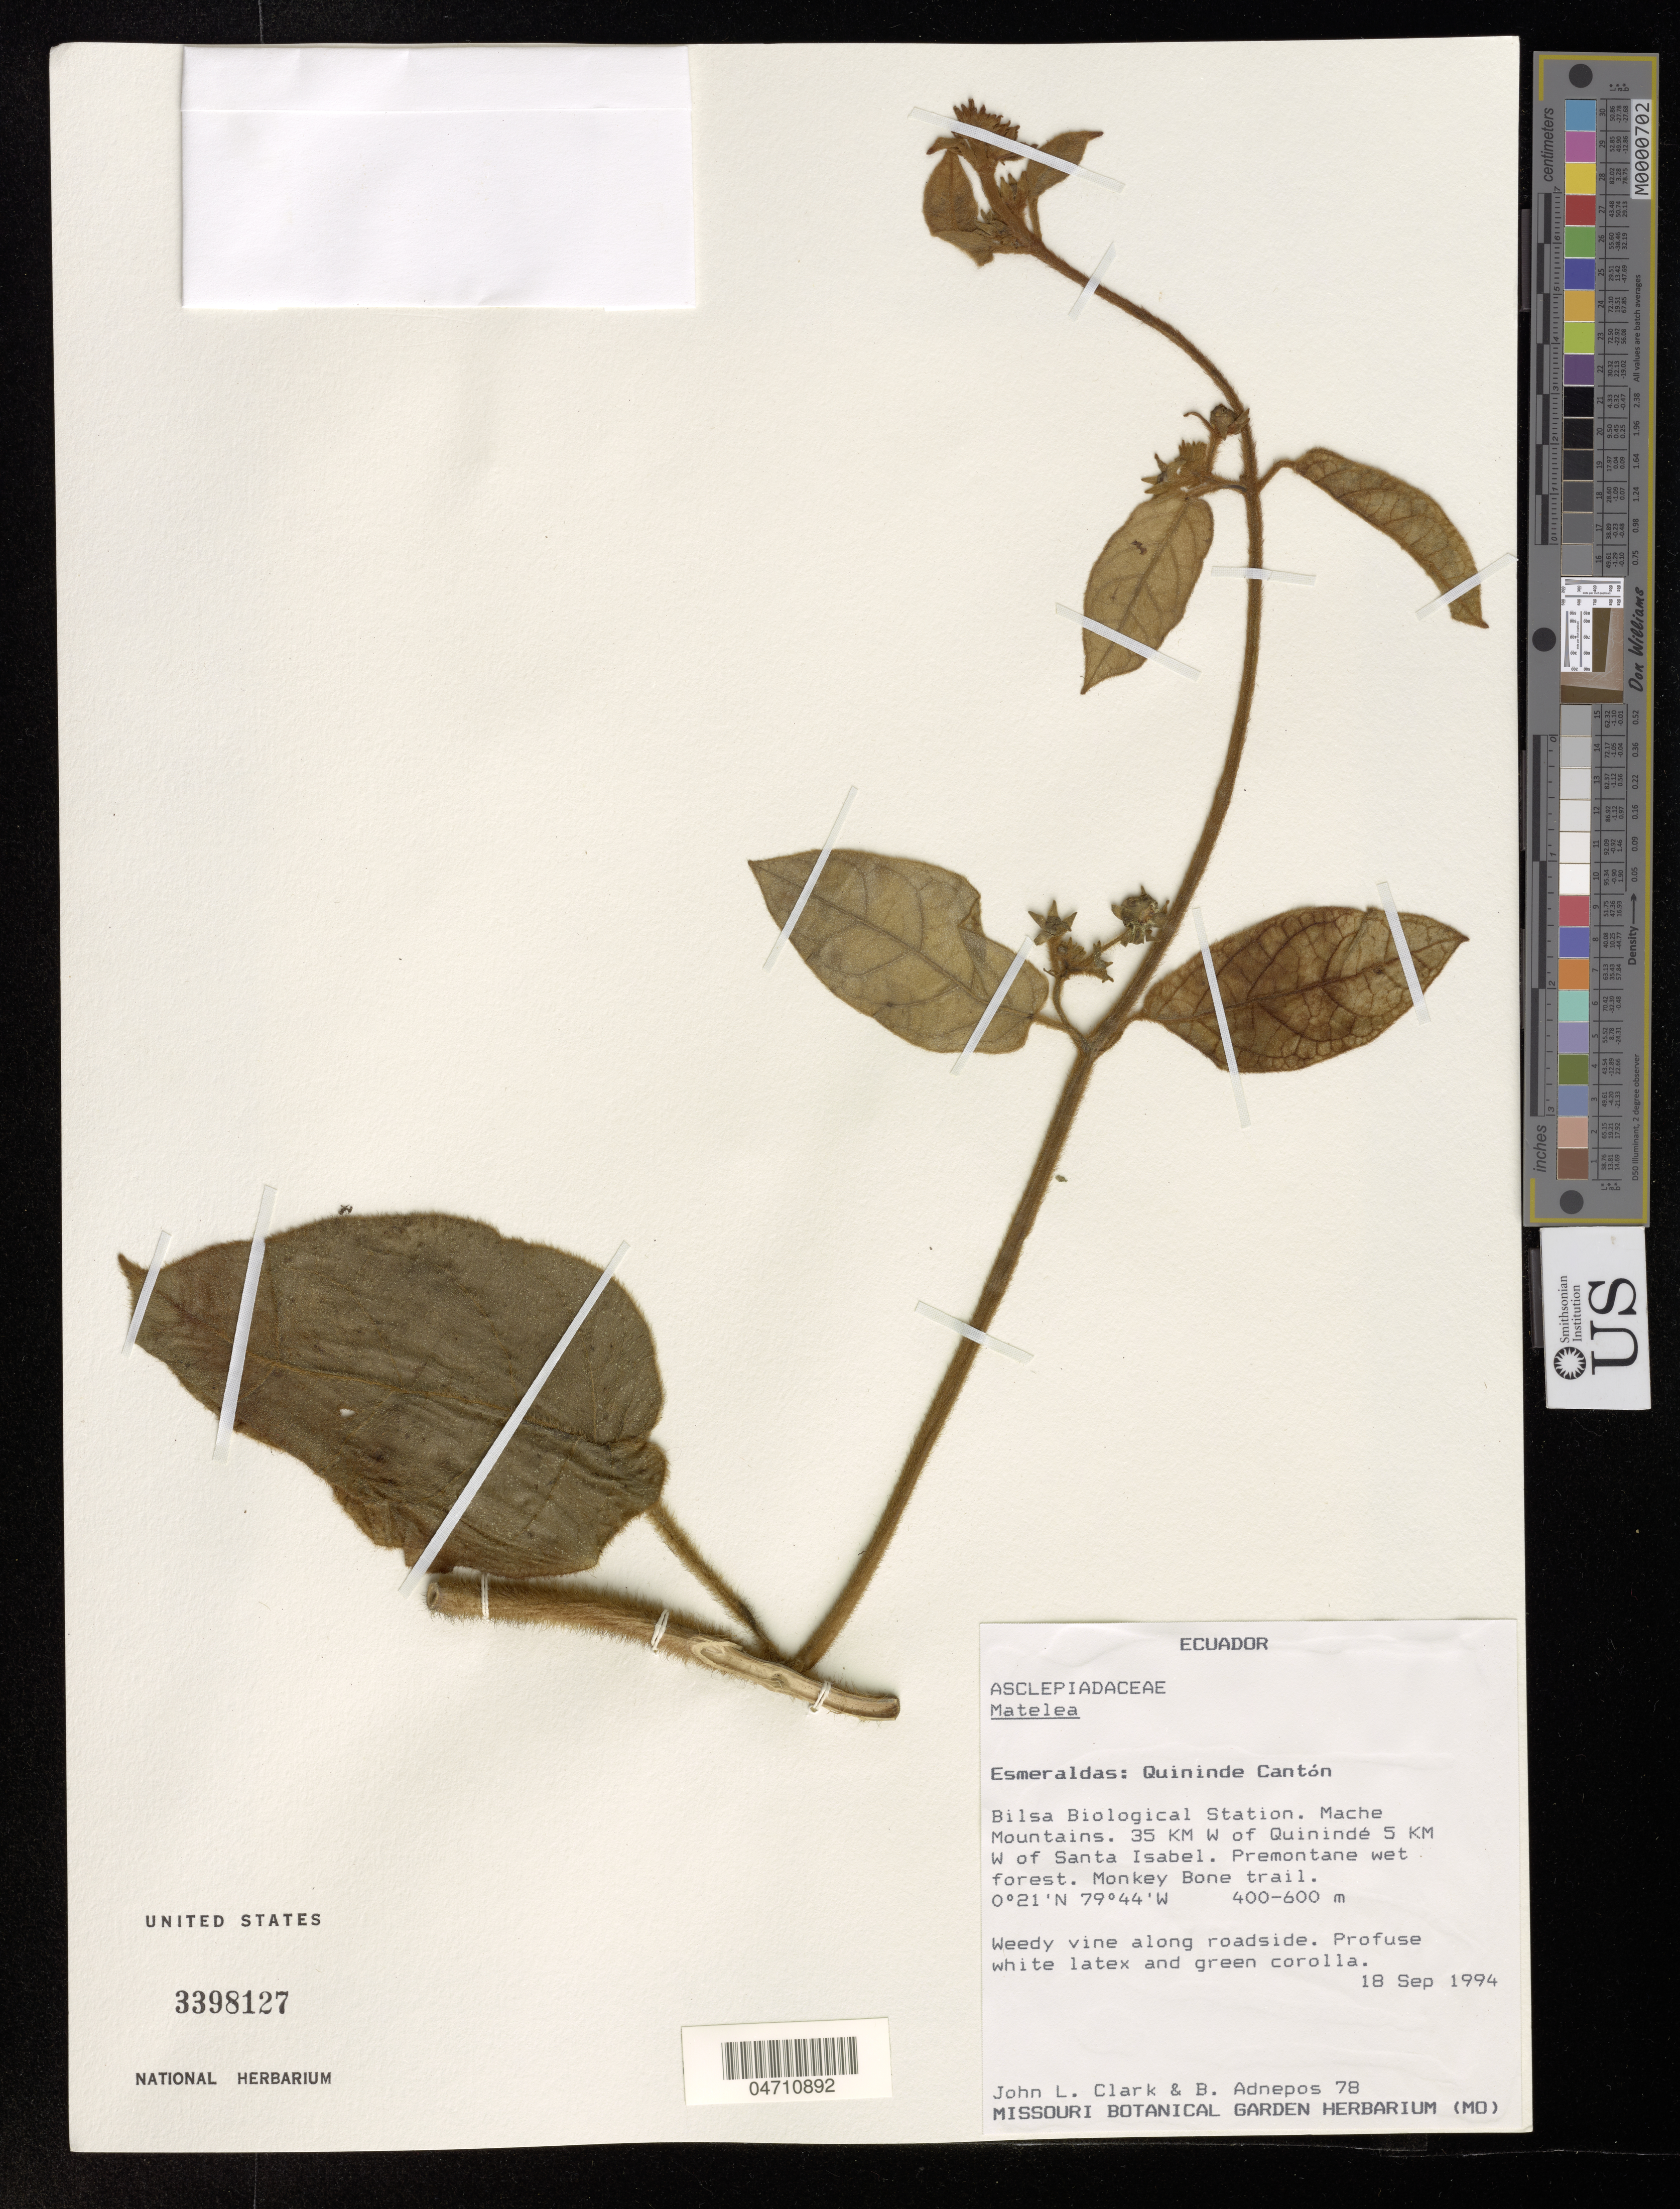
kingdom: Plantae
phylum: Tracheophyta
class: Magnoliopsida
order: Gentianales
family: Apocynaceae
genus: Matelea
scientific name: Matelea sp.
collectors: J. L. Clark & B. Adnepos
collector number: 78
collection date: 1994-09-18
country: Ecuador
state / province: Esmeraldas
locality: Quininde Cantón. Bilsa Biological Station. Mache Mountains. 35 Km W of Quinindé 5 Km W of Santa Isabel. Monkey Bone trail.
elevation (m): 400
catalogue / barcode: US 3398127